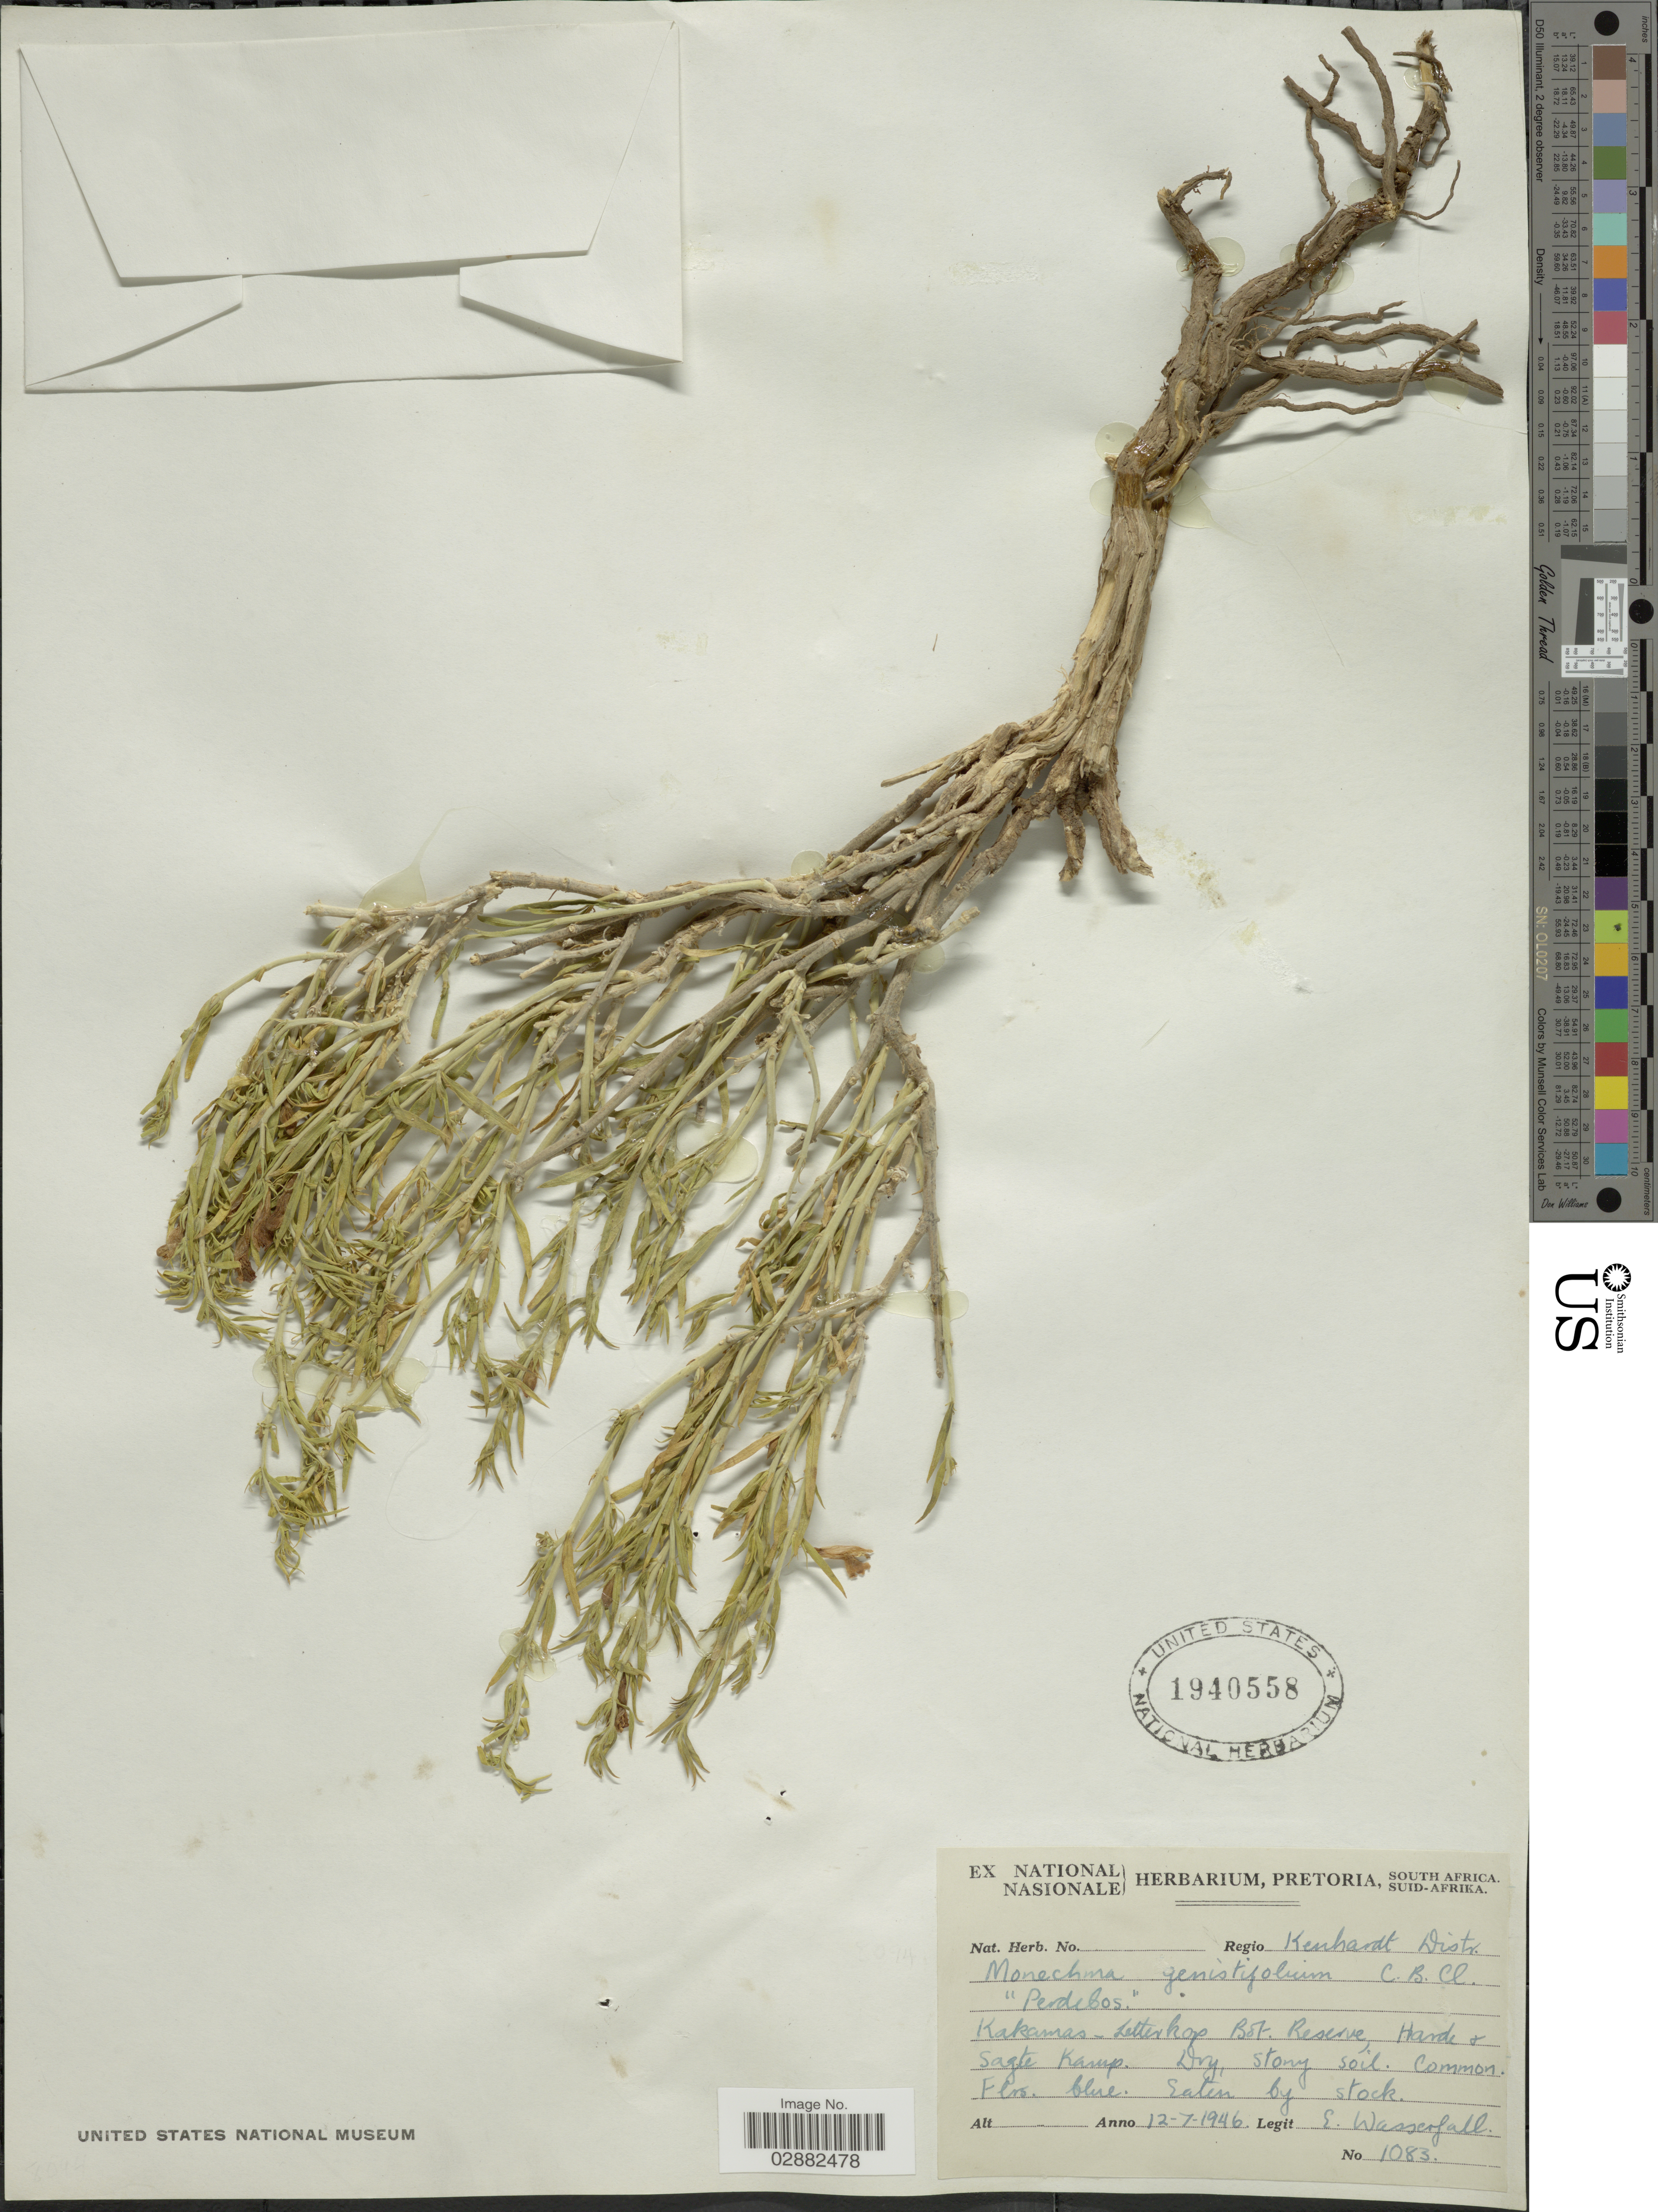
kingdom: Plantae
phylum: Tracheophyta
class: Magnoliopsida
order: Lamiales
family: Acanthaceae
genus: Justicia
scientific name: Justicia genistifolia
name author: Engl.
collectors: E. Wasserfall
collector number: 1083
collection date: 1946-07-12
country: South Africa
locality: Regio Kenhardt Distr. Kakamas-letterkop Bot. Reserve., Harde & Sagte Kamp.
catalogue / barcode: US 1940558